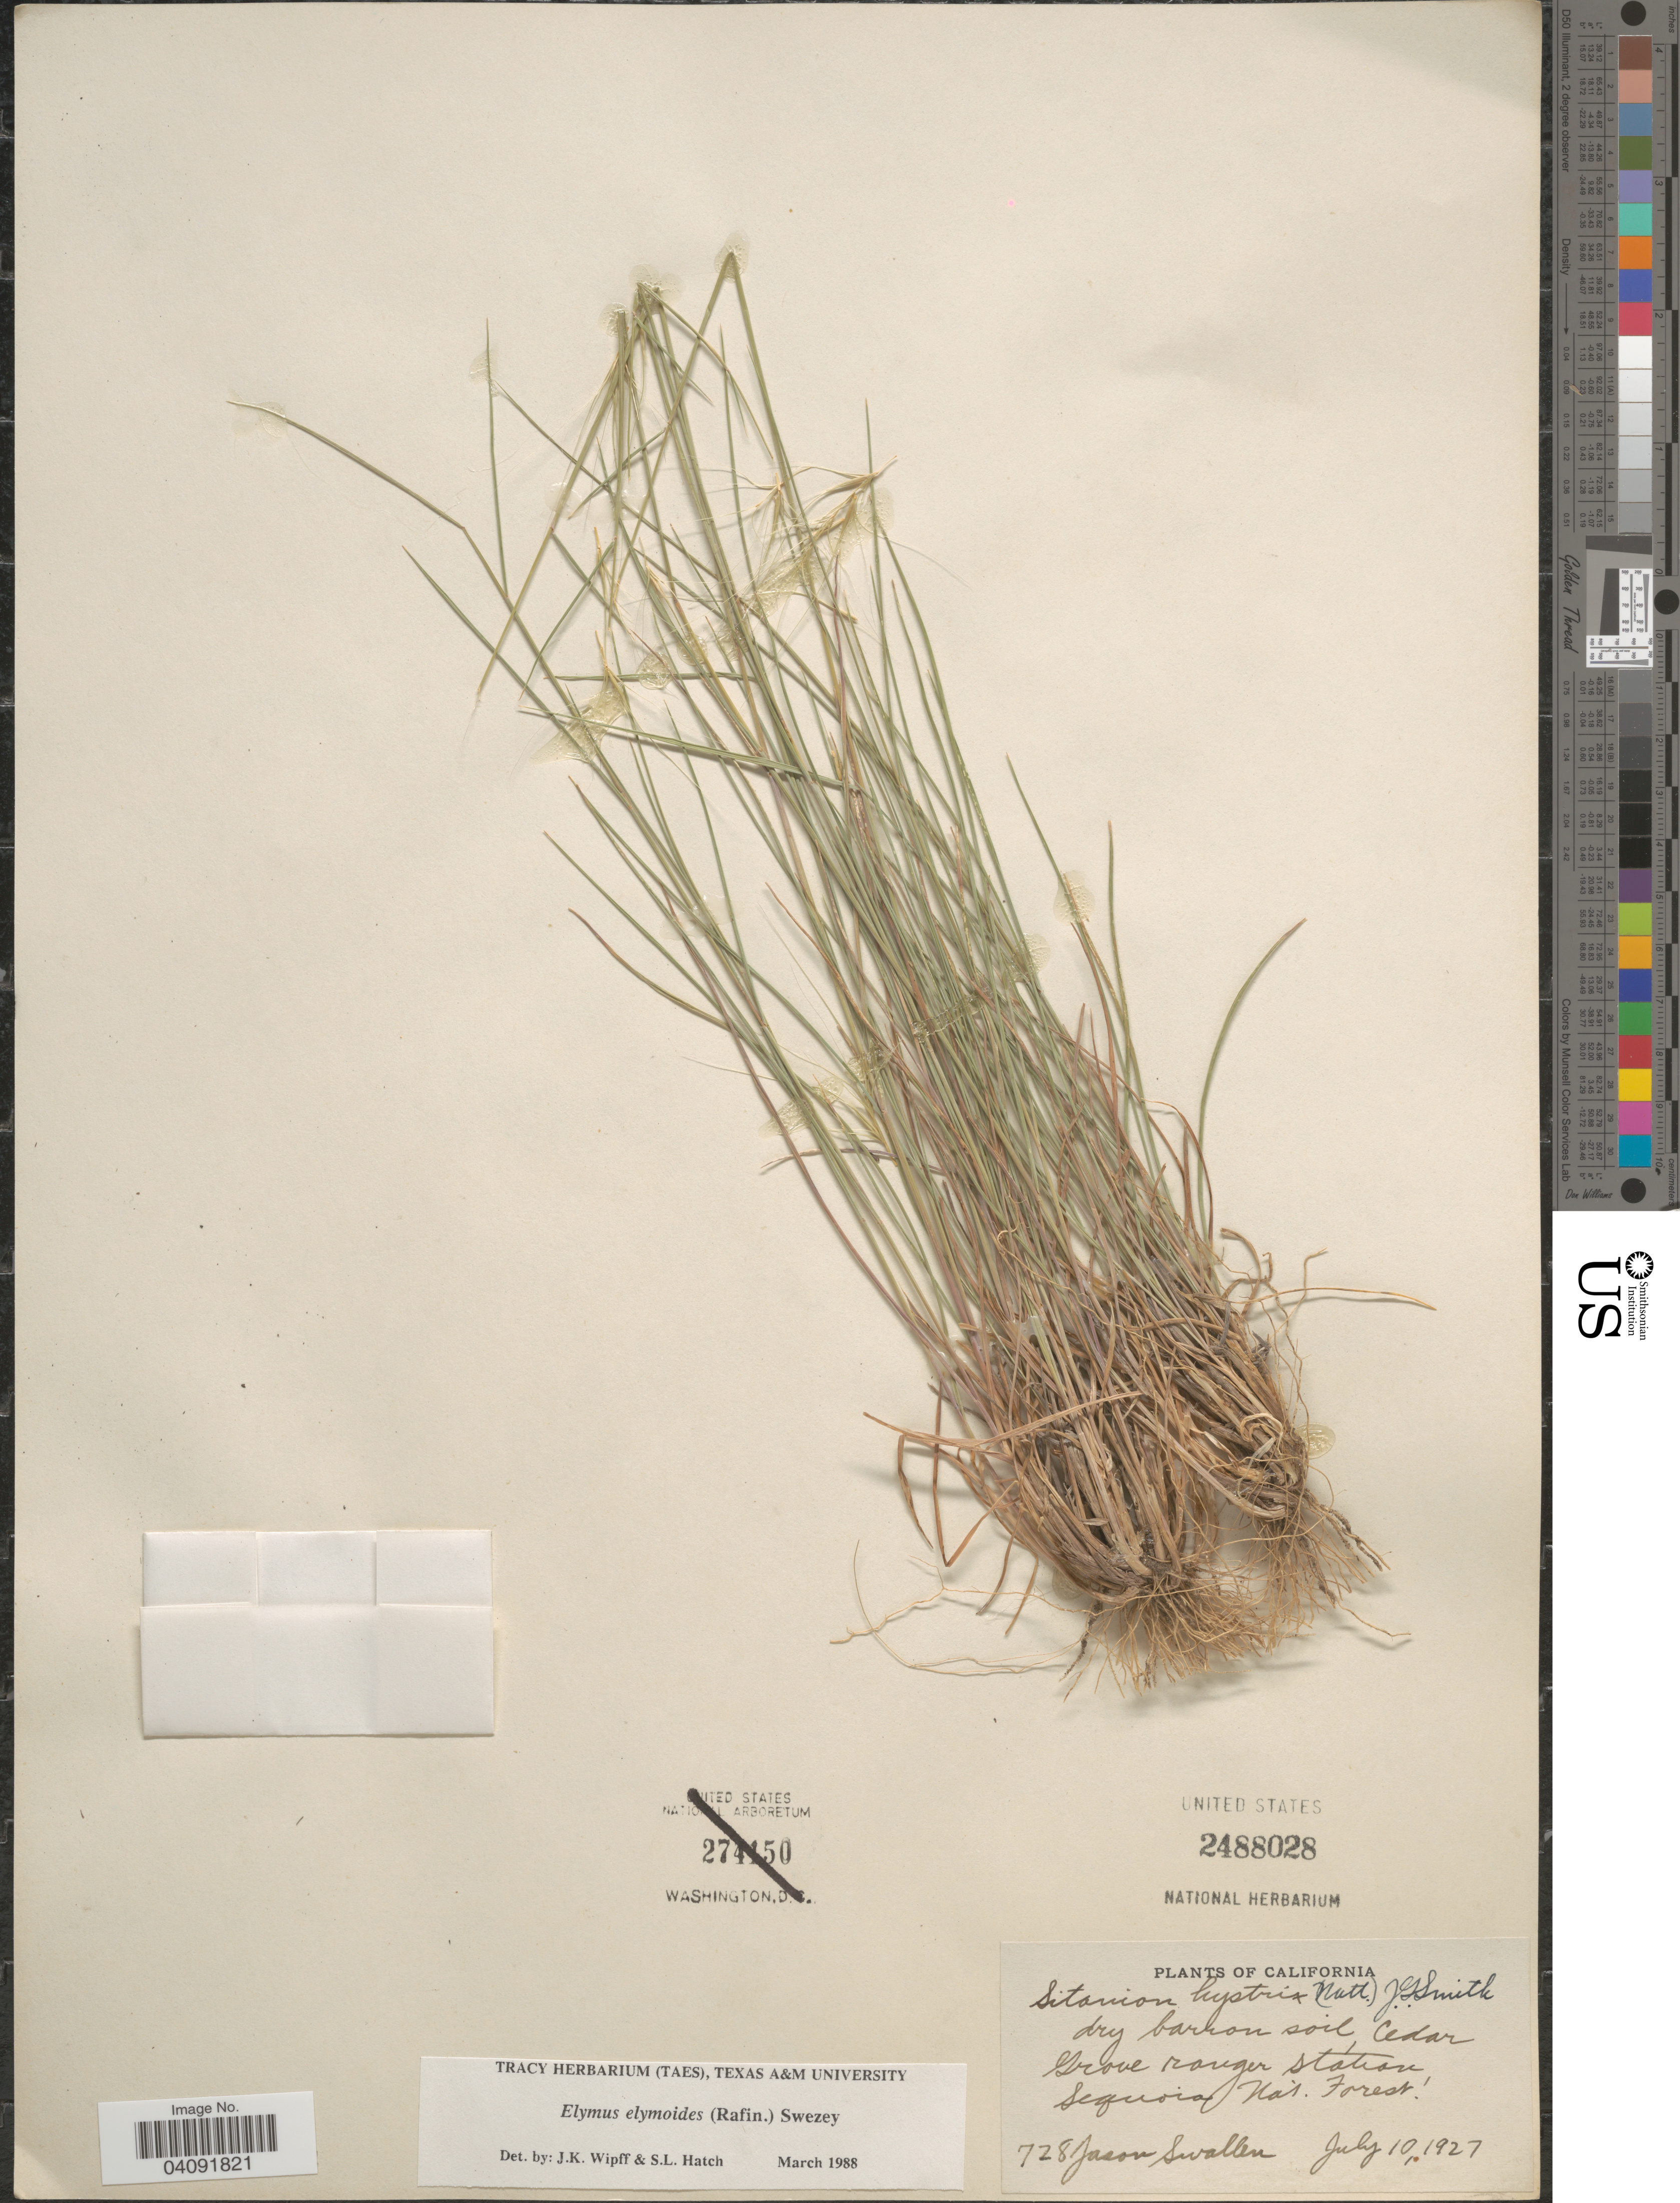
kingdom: Plantae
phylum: Tracheophyta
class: Liliopsida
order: Poales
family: Poaceae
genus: Elymus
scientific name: Elymus elymoides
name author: (Raf.) Swezey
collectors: J. R. Swallen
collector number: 728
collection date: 1927-07-10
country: United States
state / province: California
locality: Dry barron soil, Cedar Grove ranger station, Sequoia Nat. Forest.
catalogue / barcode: US 2488028